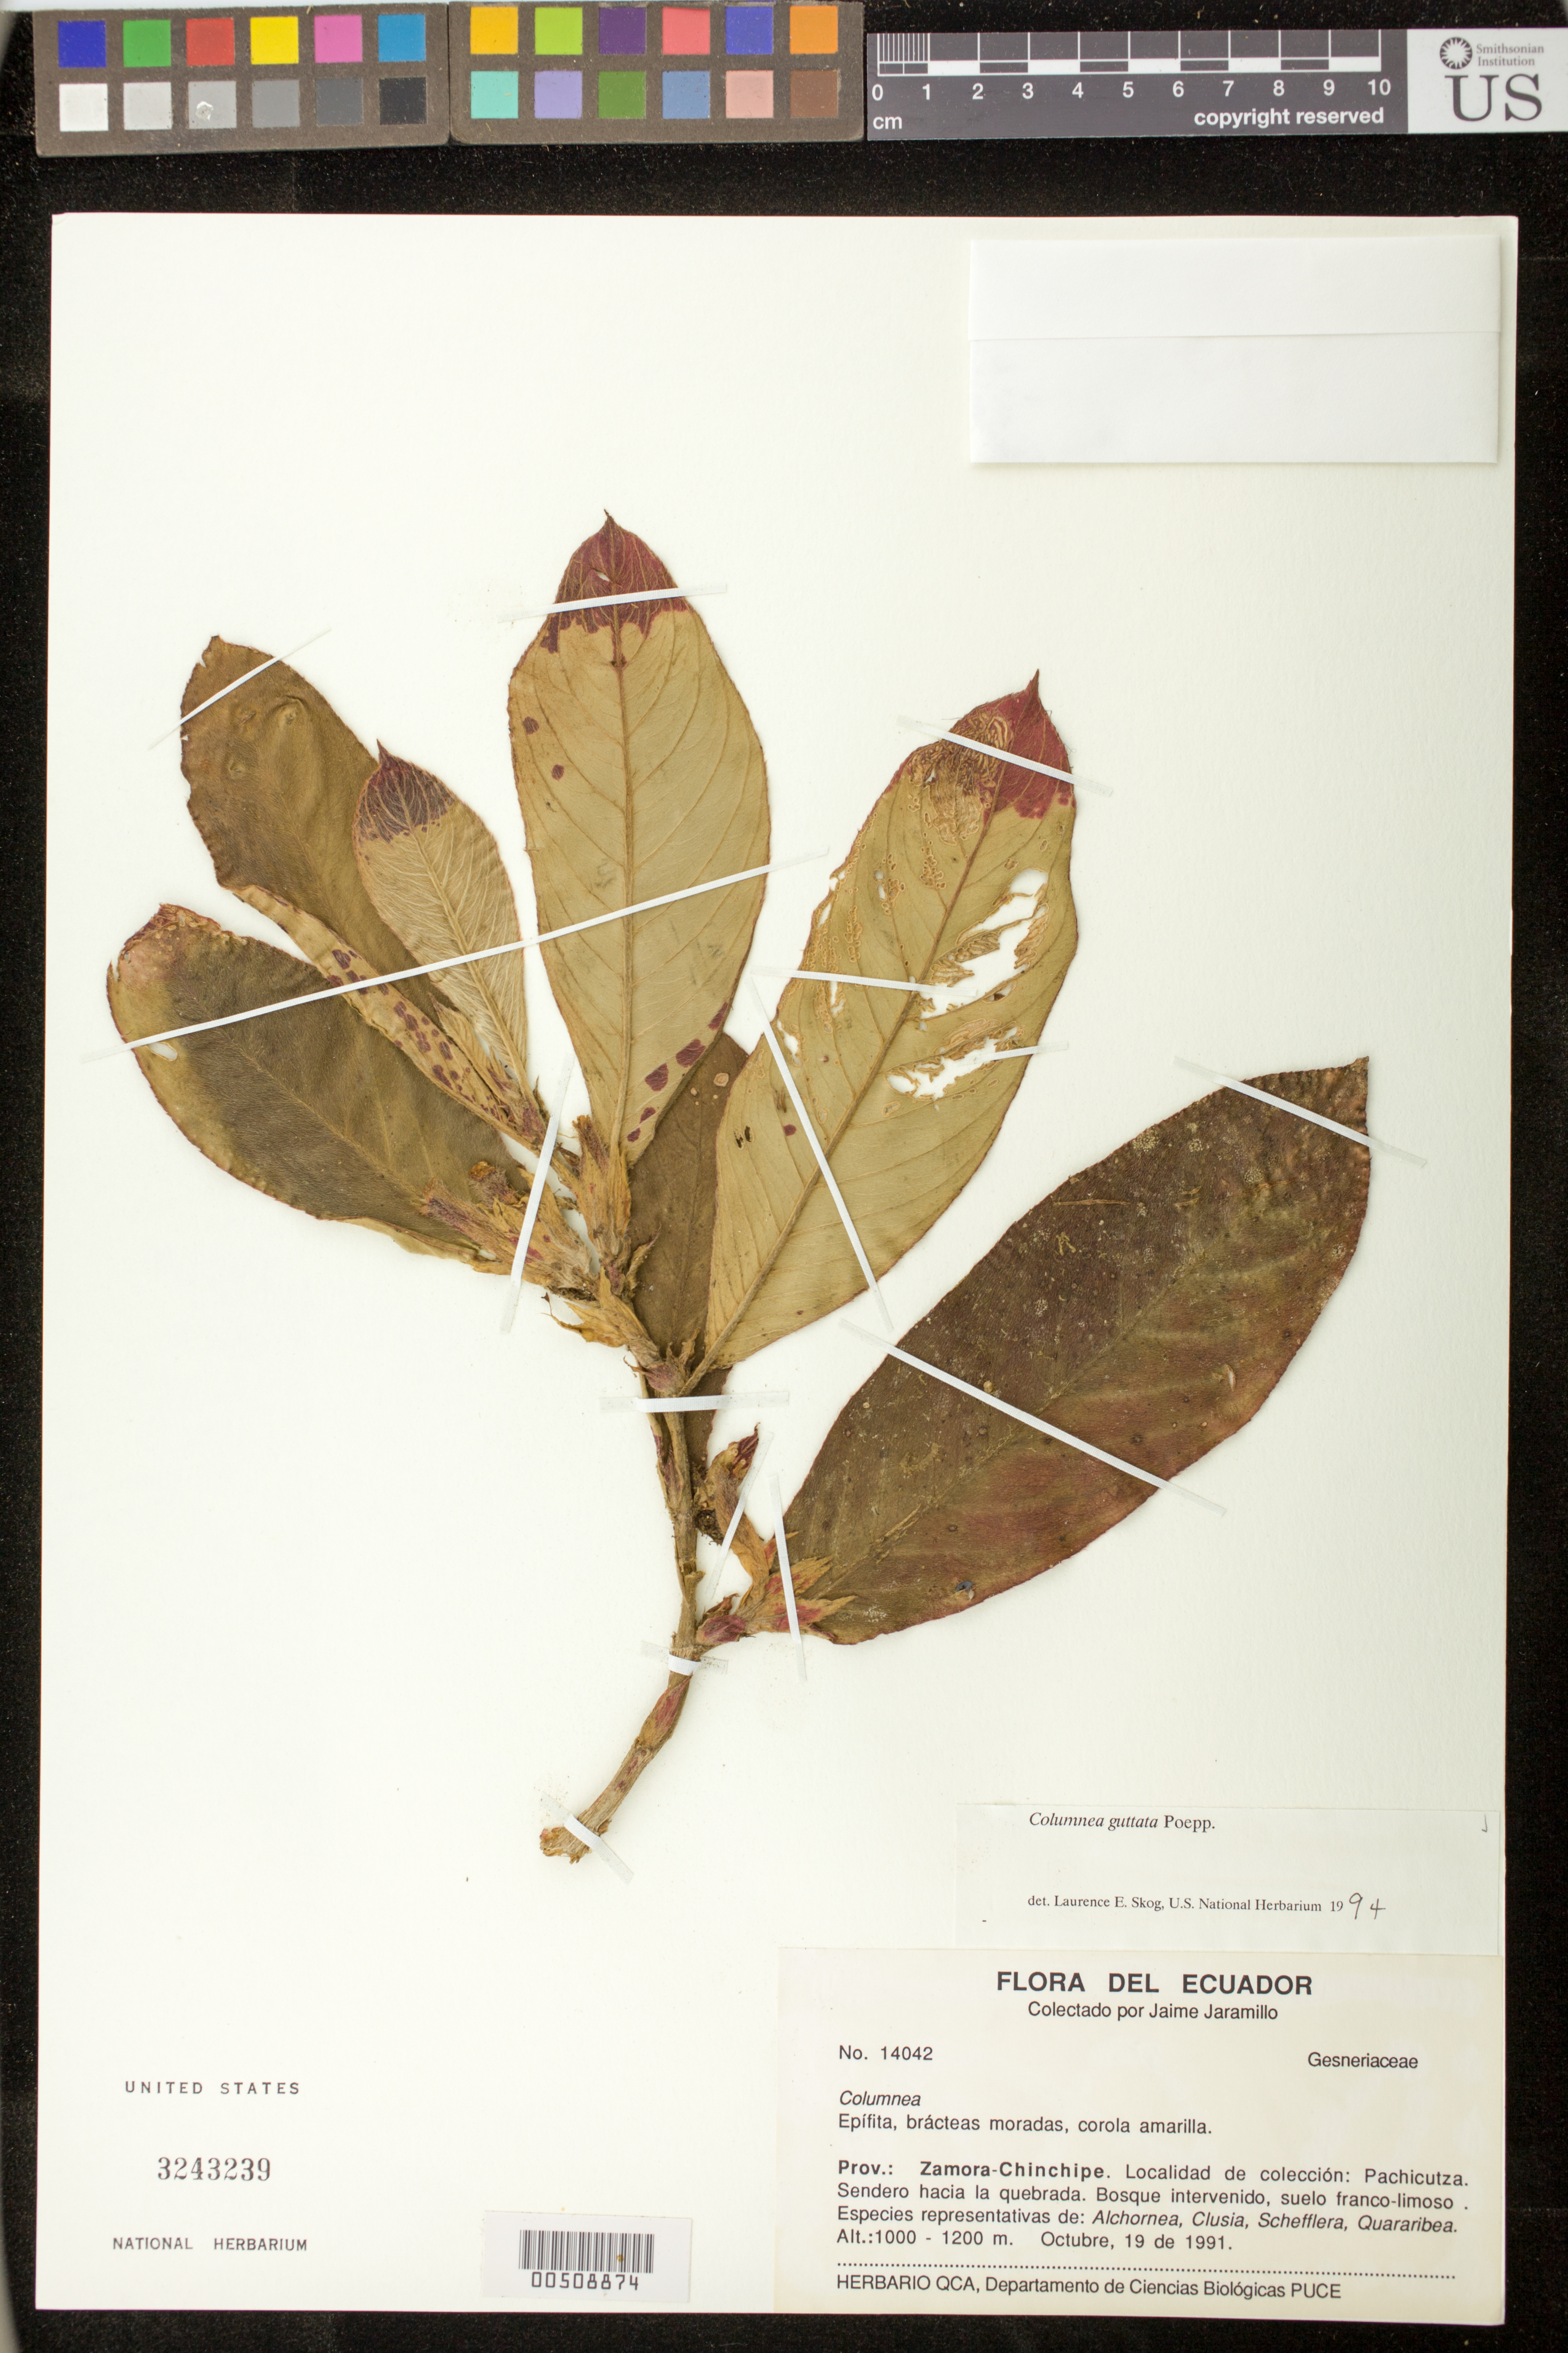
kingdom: Plantae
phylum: Tracheophyta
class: Magnoliopsida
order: Lamiales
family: Gesneriaceae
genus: Columnea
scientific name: Columnea guttata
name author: Poepp.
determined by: Skog, Laurence E.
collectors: J. L. Jaramillo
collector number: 14042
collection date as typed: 19 Oct 1991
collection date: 1991-10-19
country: Ecuador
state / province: Zamora-Chinchipe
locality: Pachicutza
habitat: Sendero hacia la quebrada. Bosque intervenido, suelo franco-limoso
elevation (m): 1000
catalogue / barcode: US 3243239